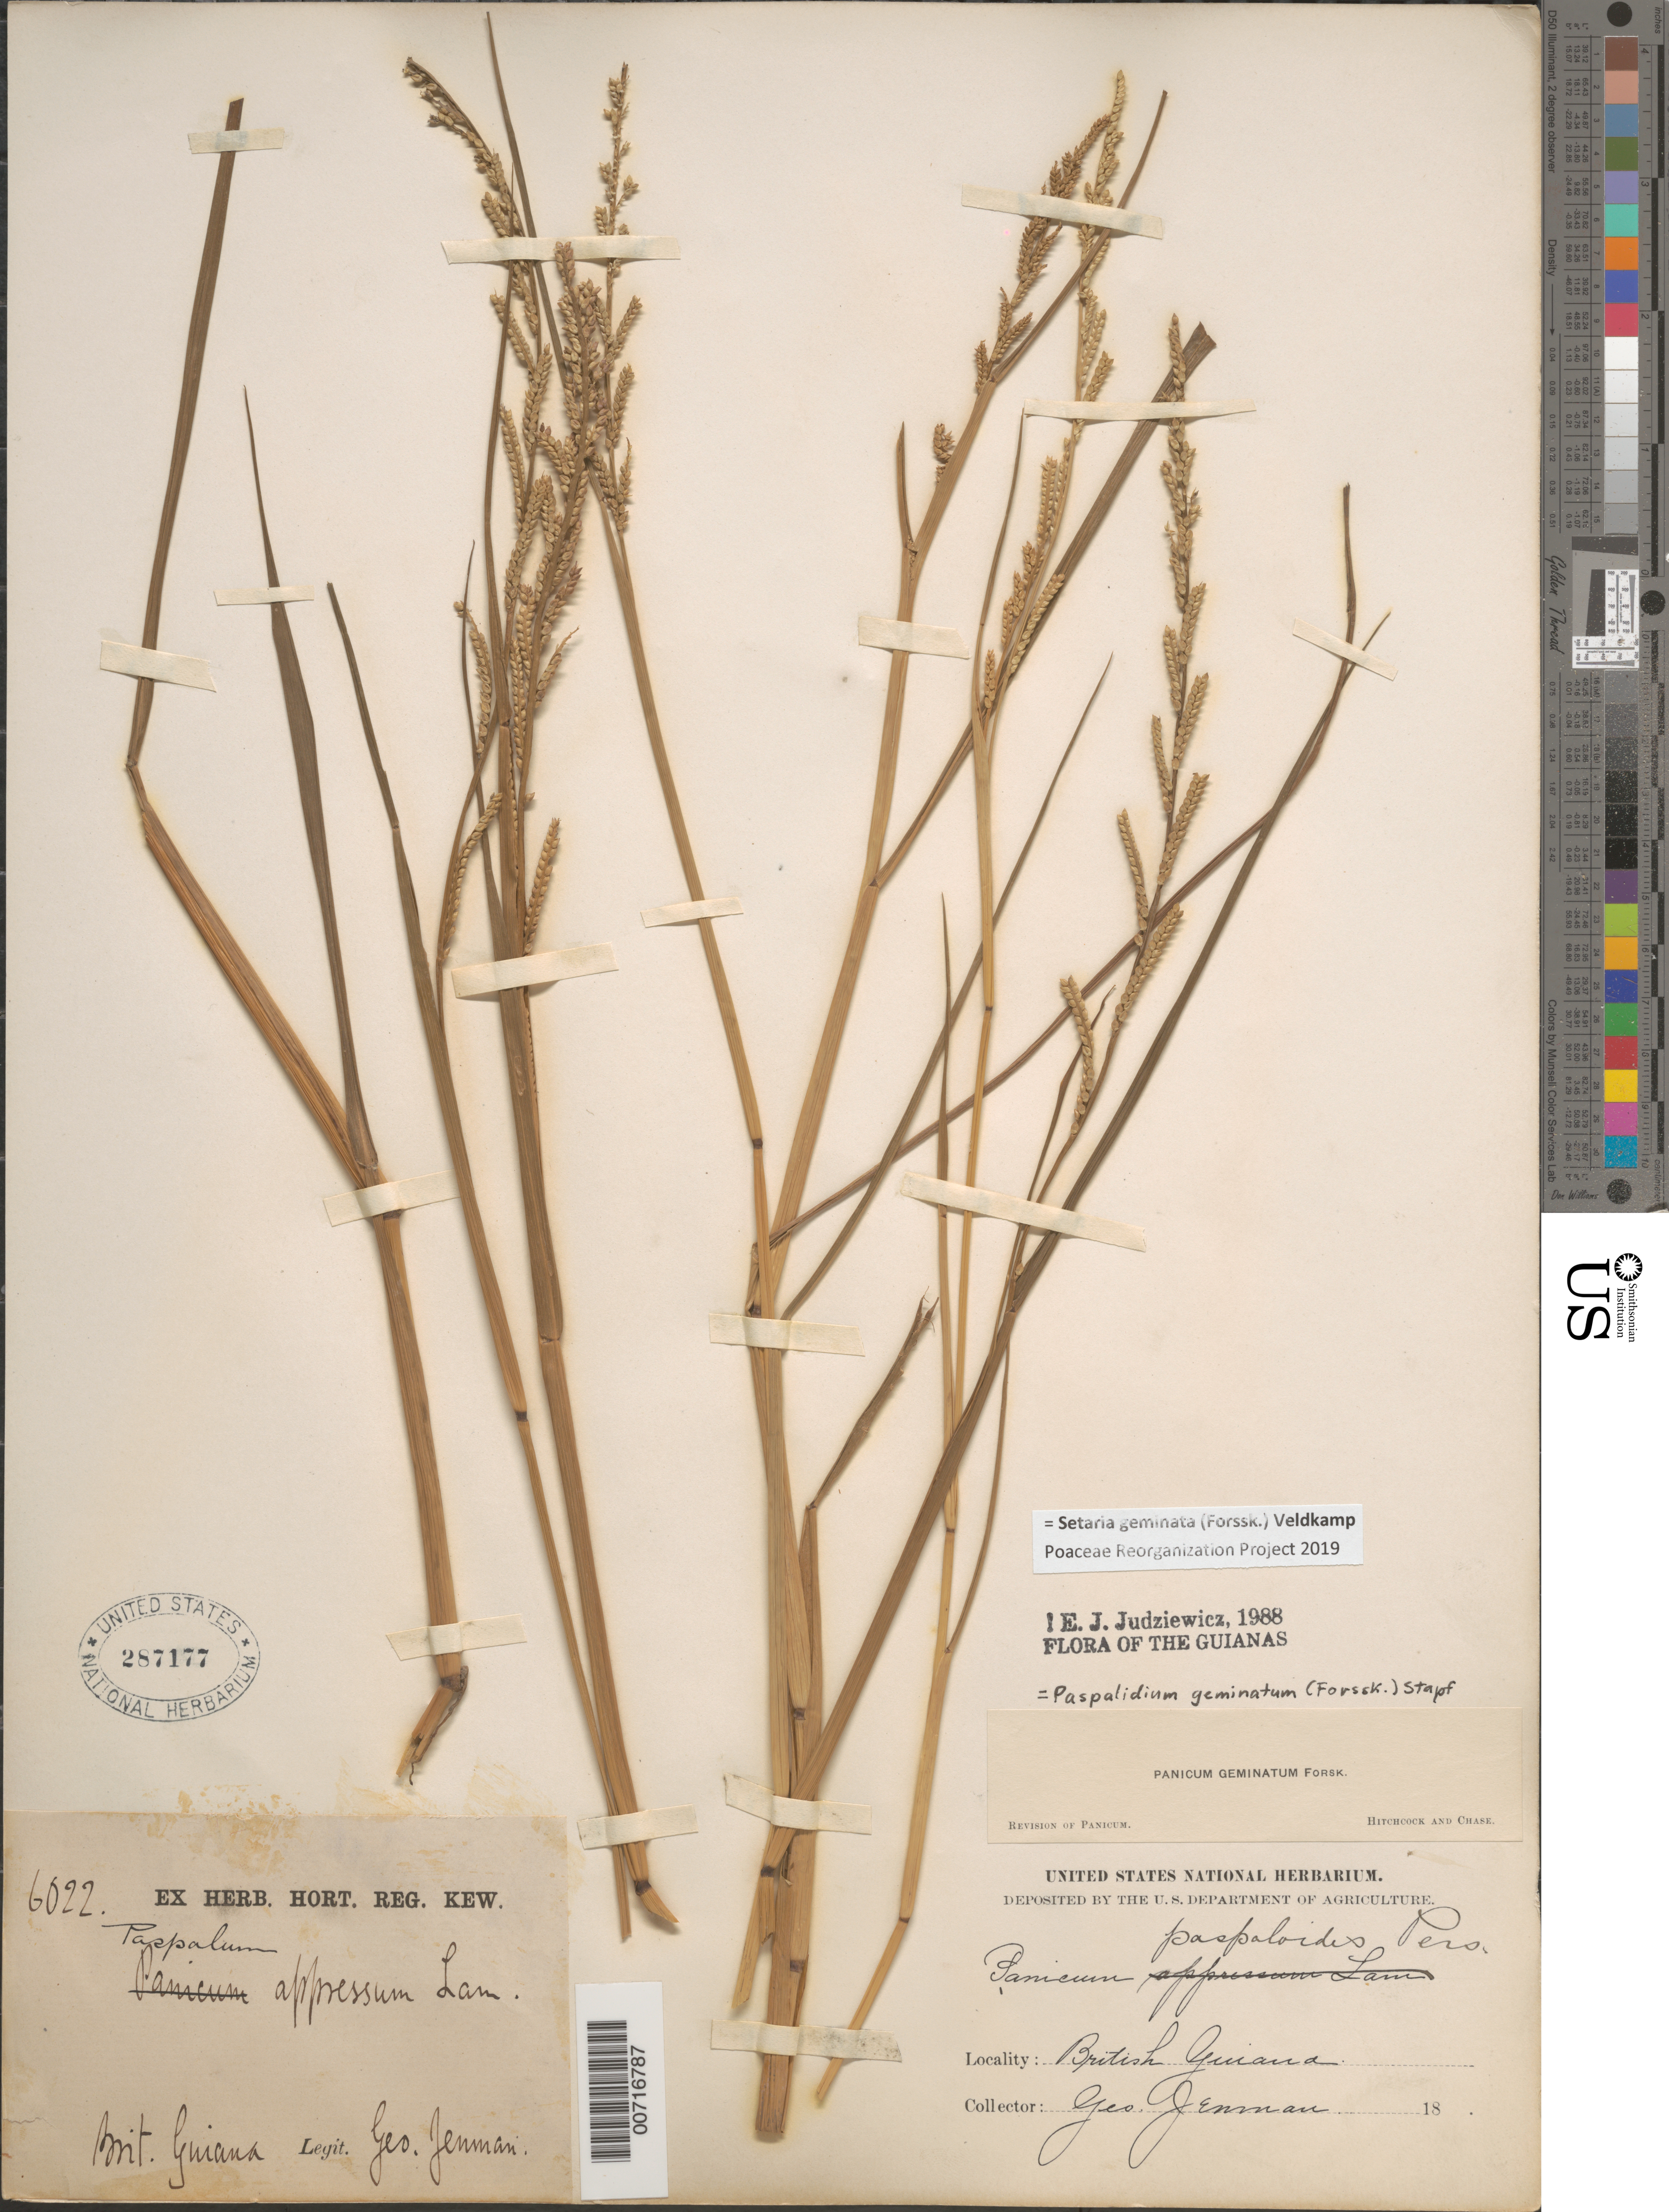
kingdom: Plantae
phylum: Tracheophyta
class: Liliopsida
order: Poales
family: Poaceae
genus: Setaria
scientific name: Setaria geminata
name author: (Forssk.) Veldkamp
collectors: G. S. Jenman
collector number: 6022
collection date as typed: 18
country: Guyana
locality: British Guiana.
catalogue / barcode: US 287177